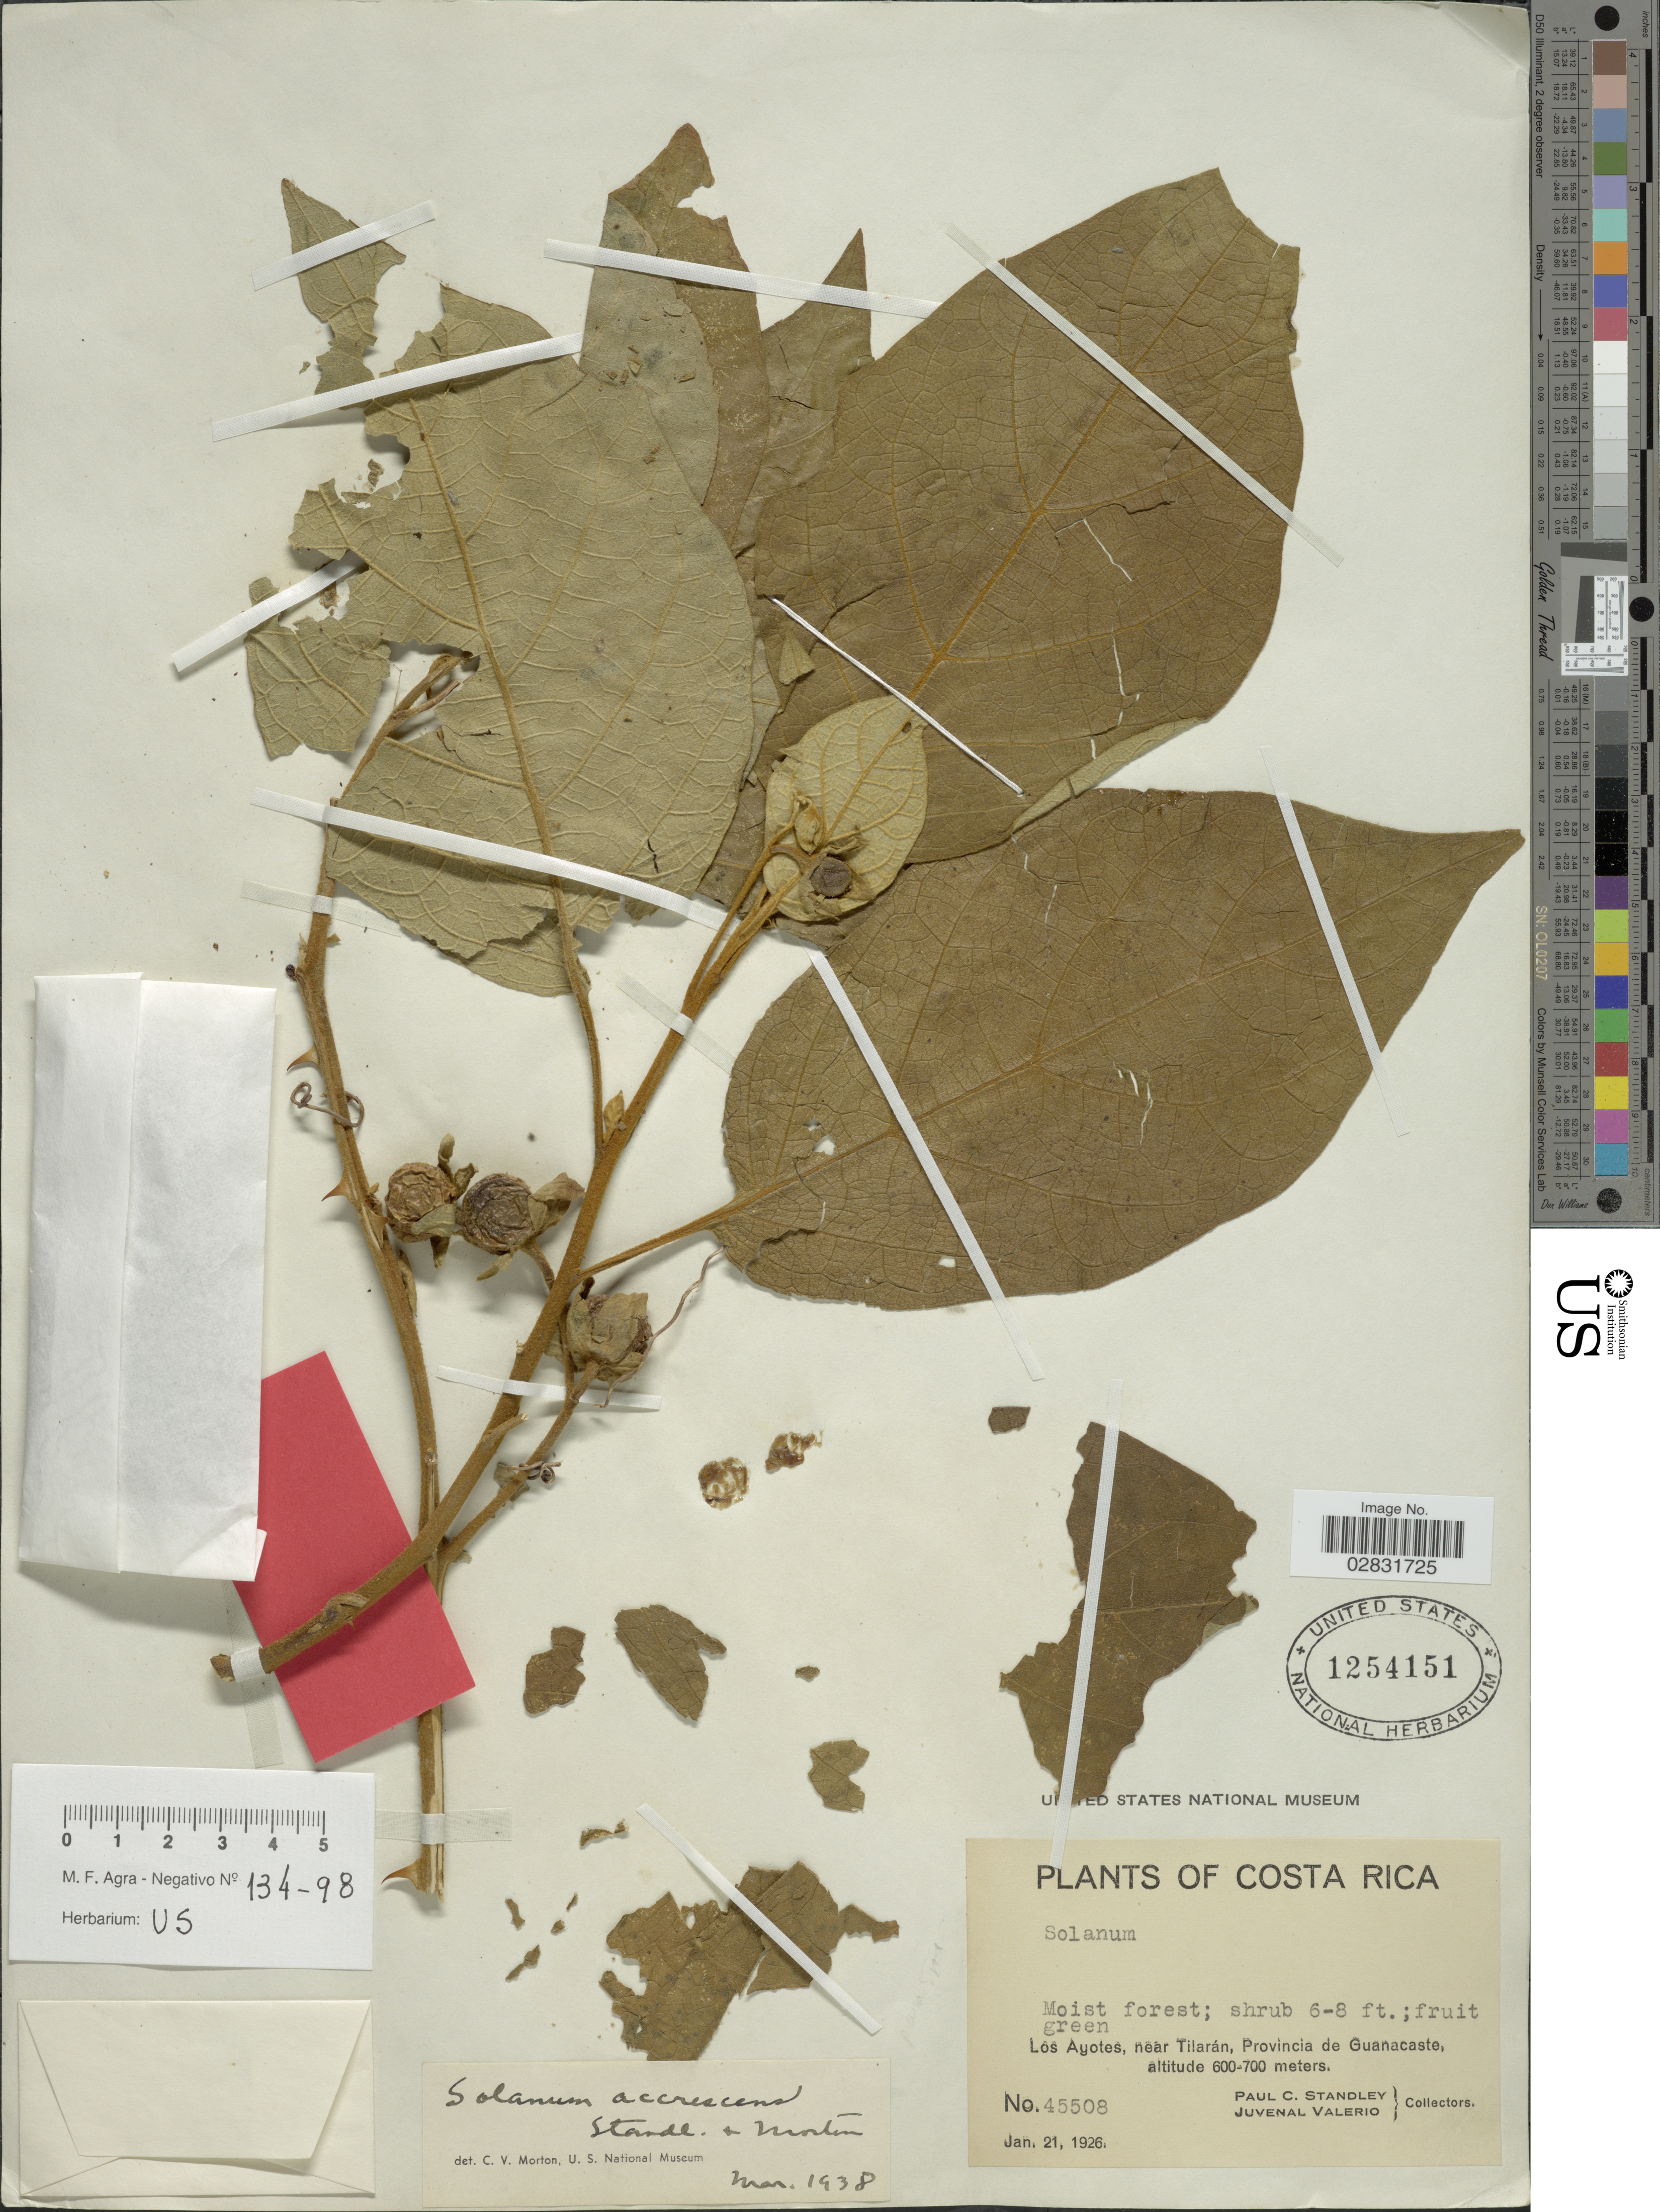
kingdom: Plantae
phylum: Tracheophyta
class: Magnoliopsida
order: Solanales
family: Solanaceae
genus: Solanum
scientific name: Solanum accrescens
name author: Standl. & C.V. Morton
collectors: P. C. Standley & J. Valerio R.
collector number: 45508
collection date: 1926-01-21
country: Costa Rica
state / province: Guanacaste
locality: Los Ayotes, near Tilarán, Provincia de Guanacaste.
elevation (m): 600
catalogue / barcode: US 1254151